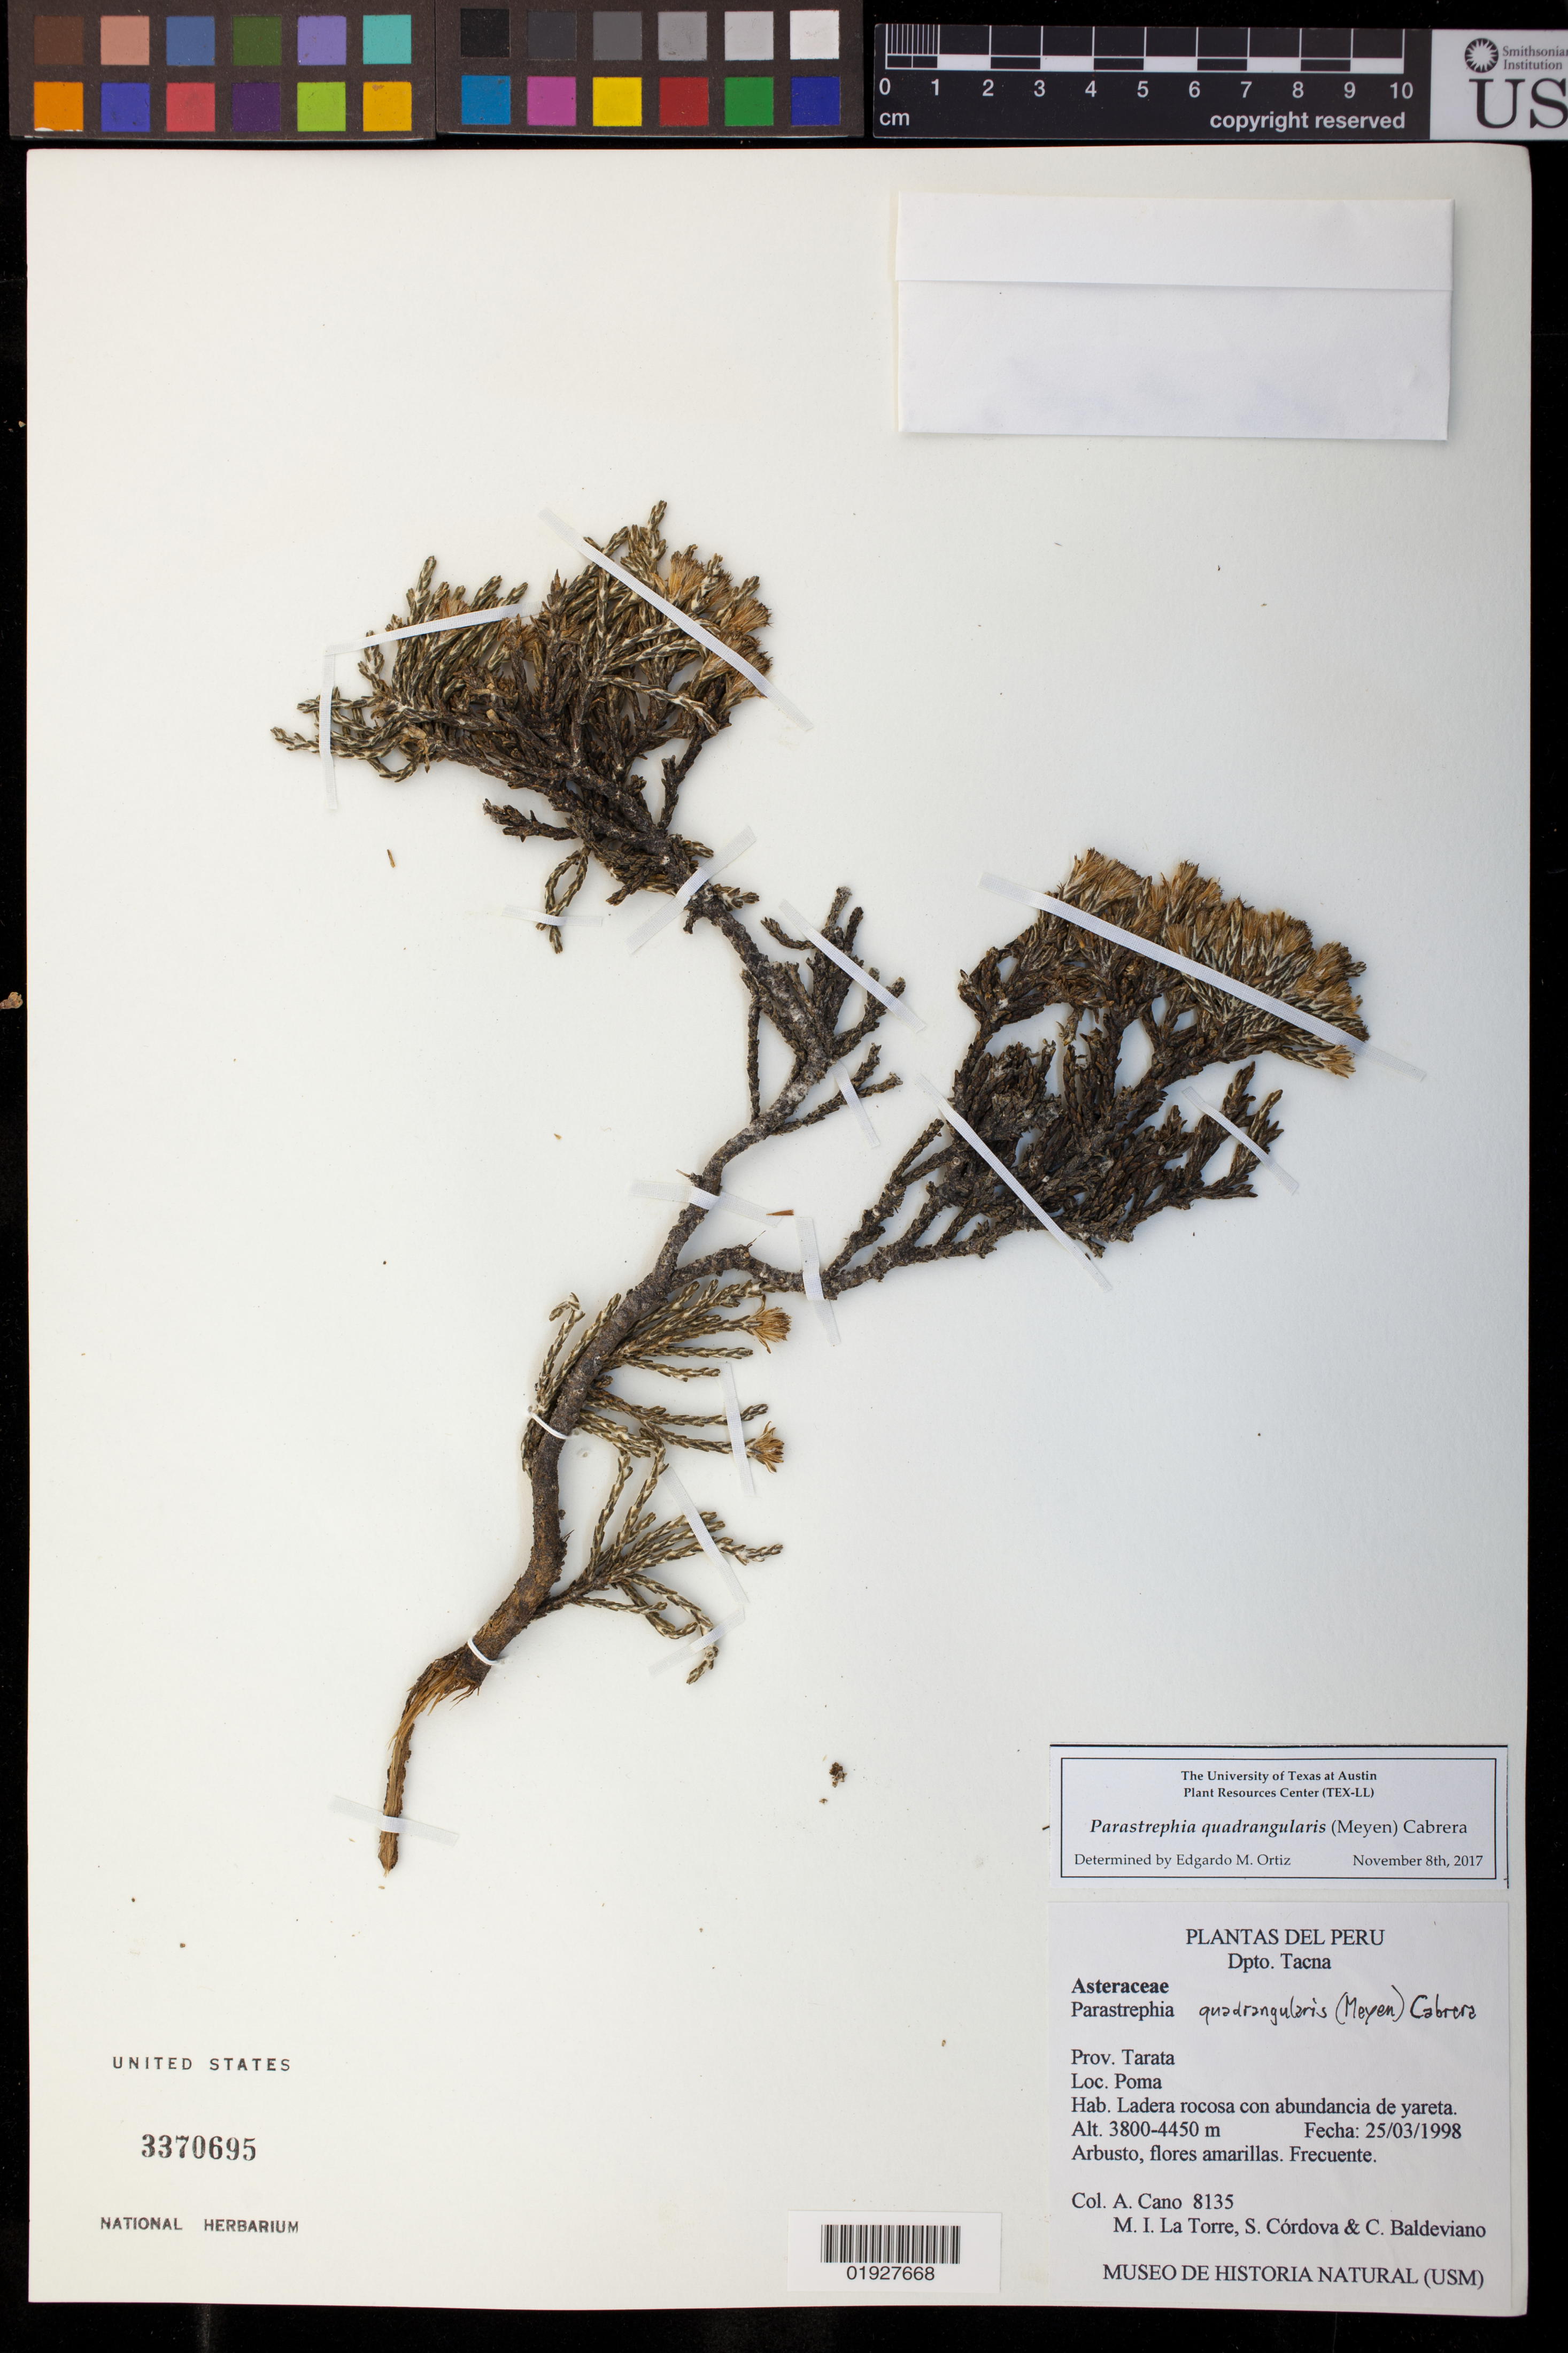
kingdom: Plantae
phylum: Tracheophyta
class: Magnoliopsida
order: Asterales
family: Asteraceae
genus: Parastrephia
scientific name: Parastrephia quadrangularis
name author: (Meyen) Cabrera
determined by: Ortiz, E. M.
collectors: A. Cano, M. La Torre, S. Cordova & C. Baldeviano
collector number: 8135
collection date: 1998-03-25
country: Peru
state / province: Tacna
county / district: Tarata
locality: Poma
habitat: Ladera rocosa con abundancia de yareta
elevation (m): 3800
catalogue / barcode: US 3370695